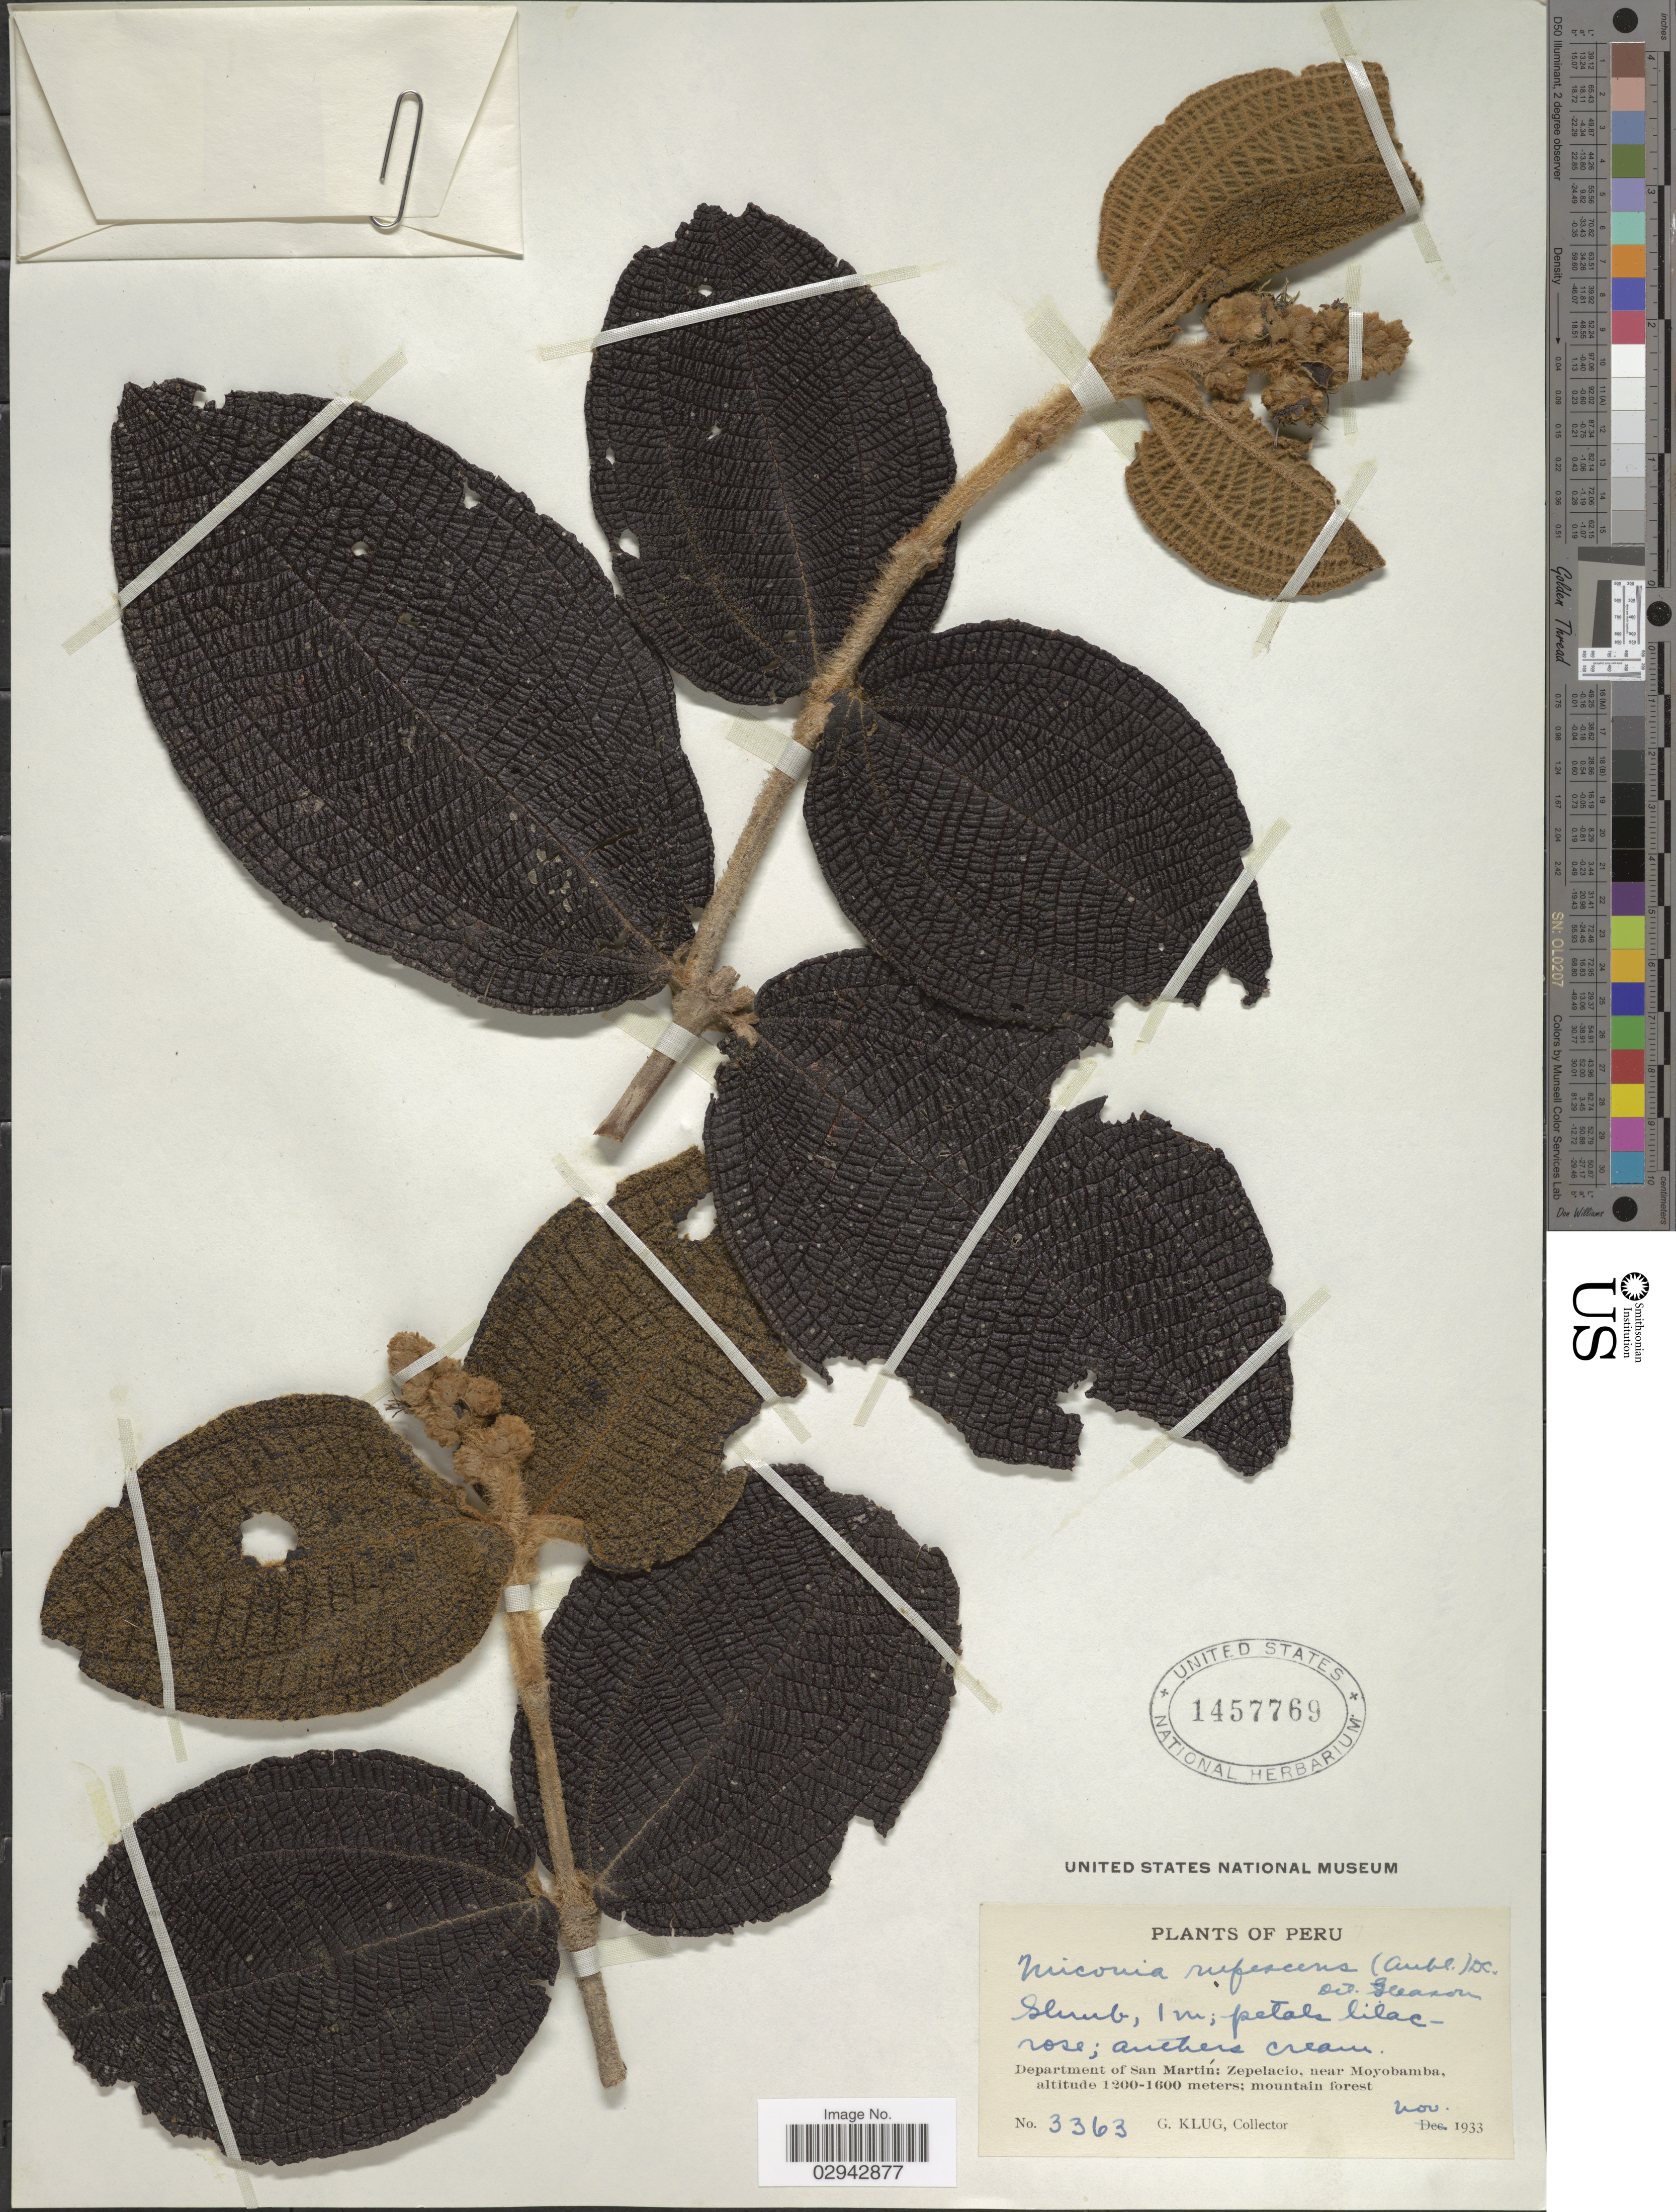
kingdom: Plantae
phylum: Tracheophyta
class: Magnoliopsida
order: Myrtales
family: Melastomataceae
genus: Miconia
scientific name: Miconia rufescens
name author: (Aubl.) DC.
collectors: G. Klug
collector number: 3363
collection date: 1933-11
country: Peru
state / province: San Martín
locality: Department of San Martín: Zepelacio, near Moyobamba.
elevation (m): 1200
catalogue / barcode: US 1457769